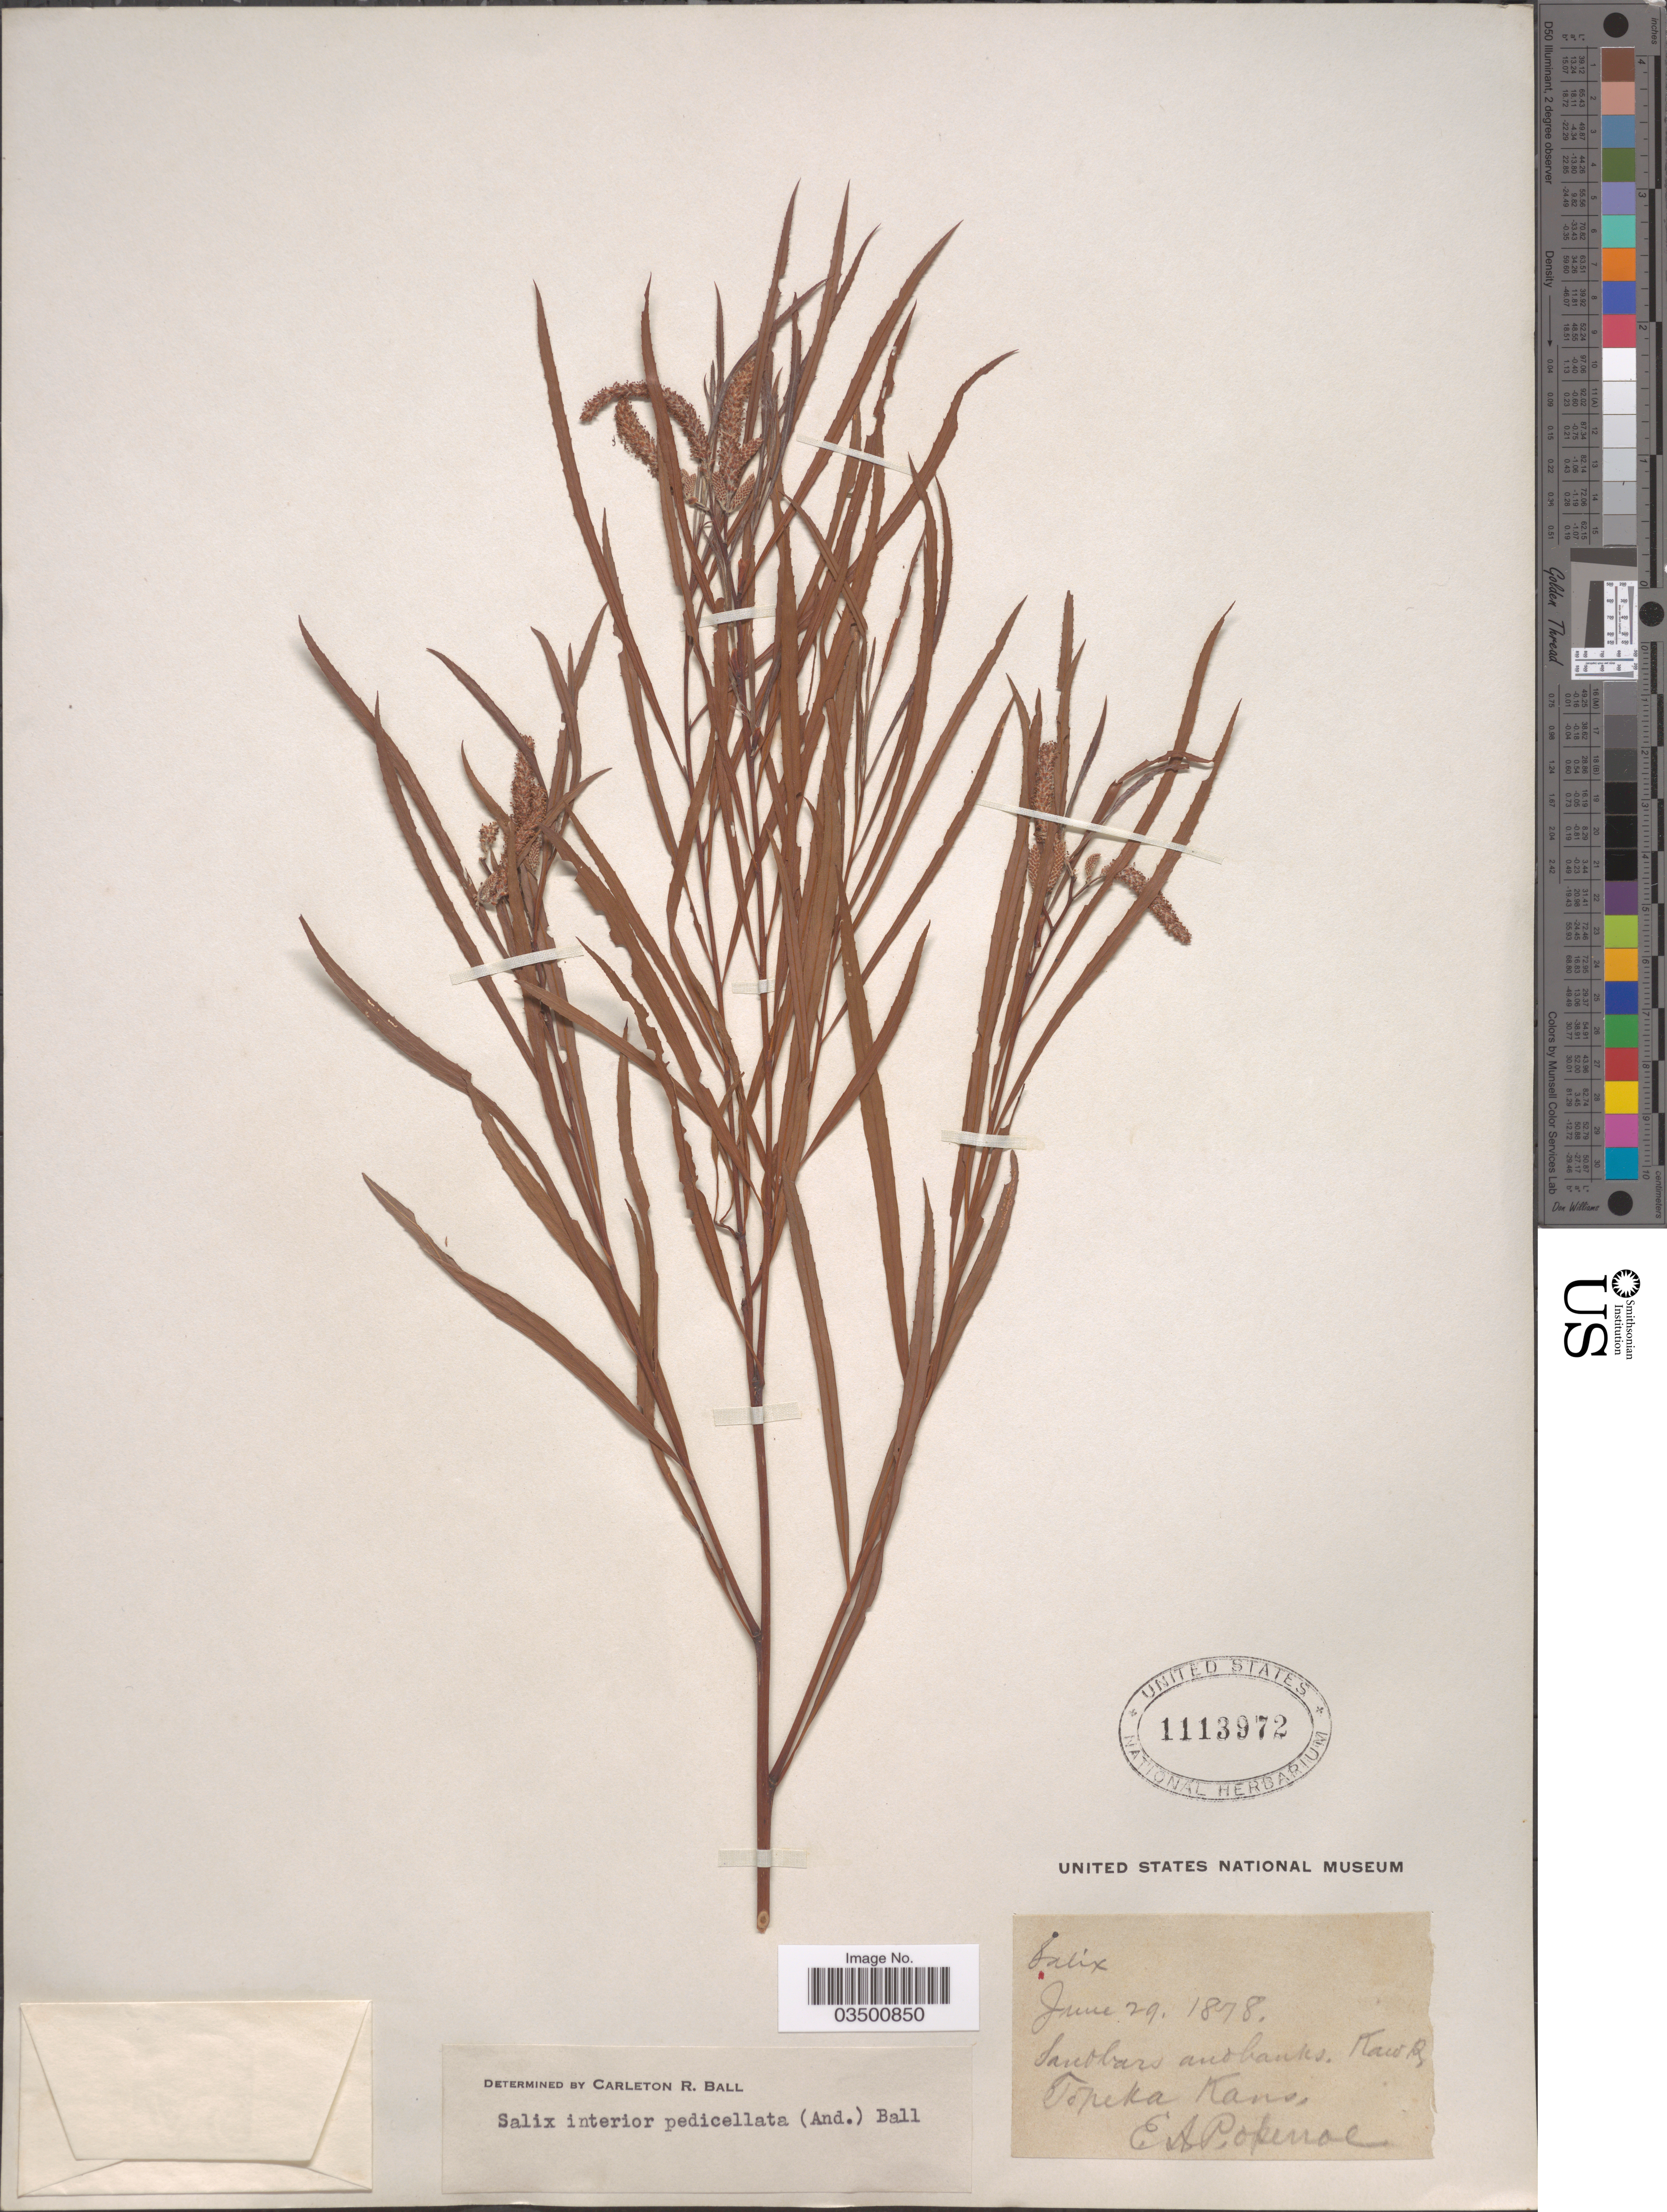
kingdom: Plantae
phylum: Tracheophyta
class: Magnoliopsida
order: Malpighiales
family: Salicaceae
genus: Salix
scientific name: Salix interior var. pedicellata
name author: (Andersson) C.R. Ball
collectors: E. A. Popenoe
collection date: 1878-06-29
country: United States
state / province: Kansas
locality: Kaw R., Topeka.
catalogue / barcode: US 1113972